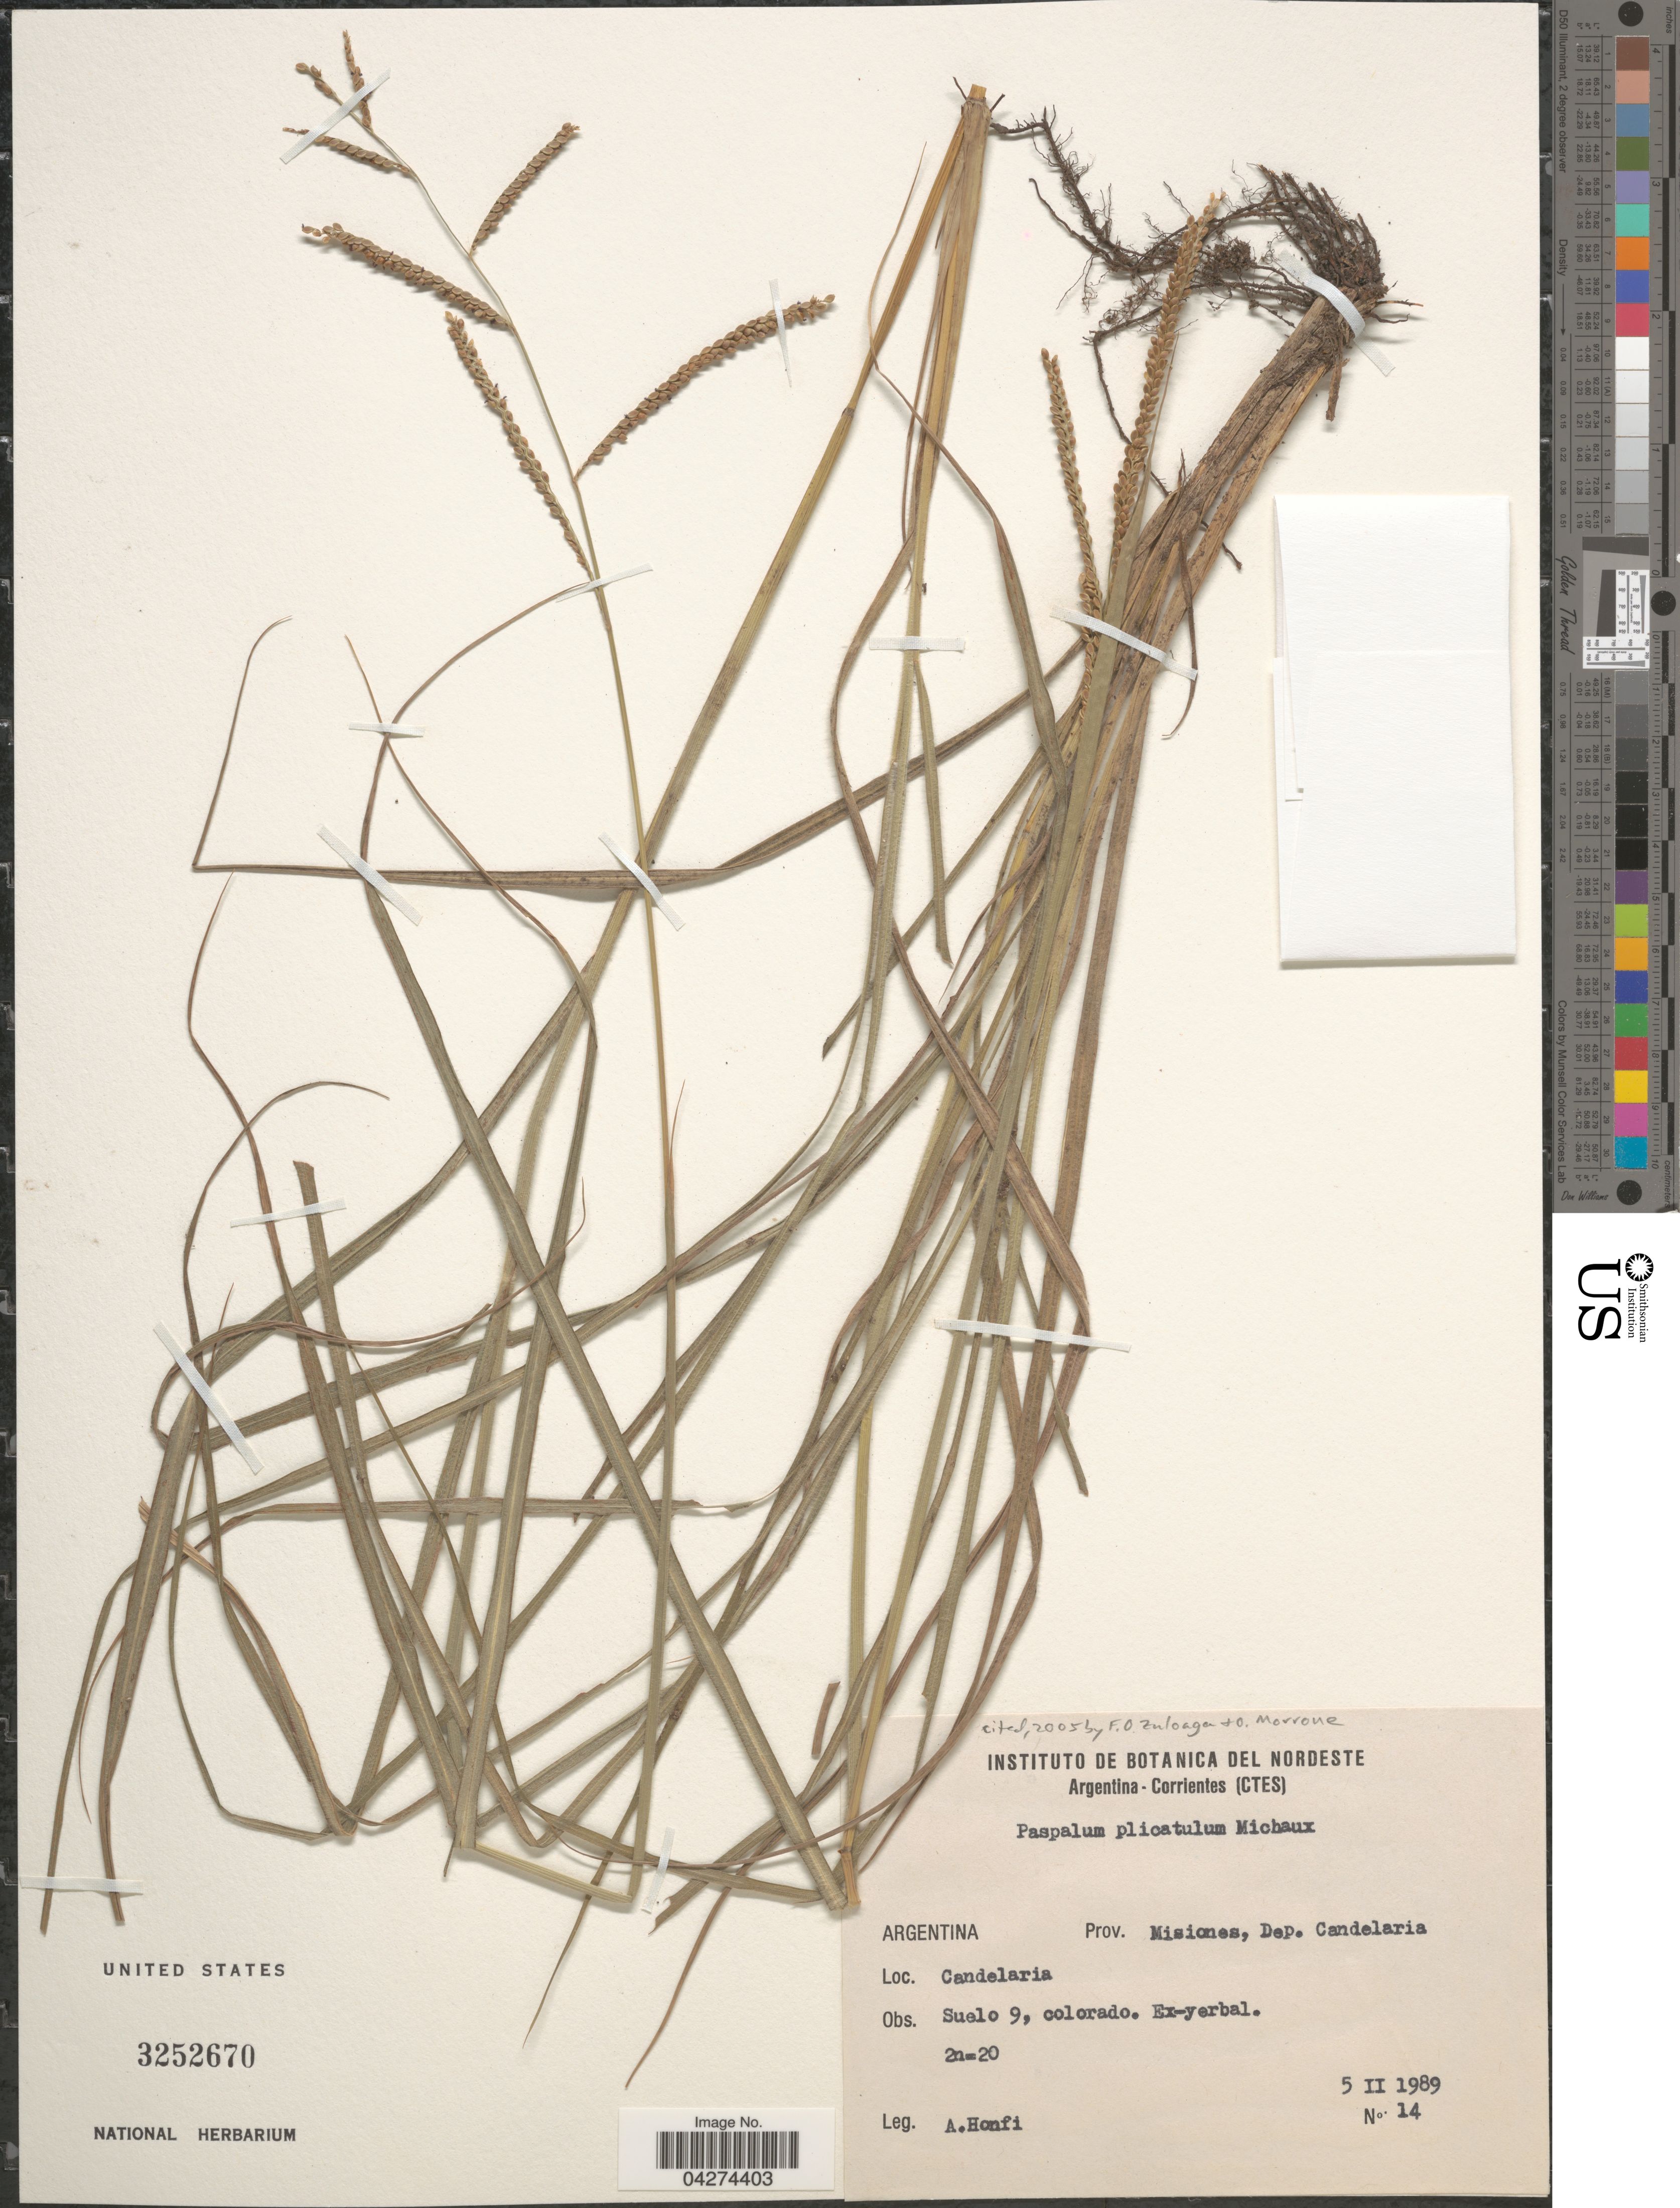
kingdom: Plantae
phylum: Tracheophyta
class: Liliopsida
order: Poales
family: Poaceae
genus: Paspalum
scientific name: Paspalum plicatulum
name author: Michx.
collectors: A. Honfi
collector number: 14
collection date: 1989-02-05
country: Argentina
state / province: Misiones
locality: Dep. Candelaria. Candelaria. Suelo 9, colorado.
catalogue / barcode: US 3252670